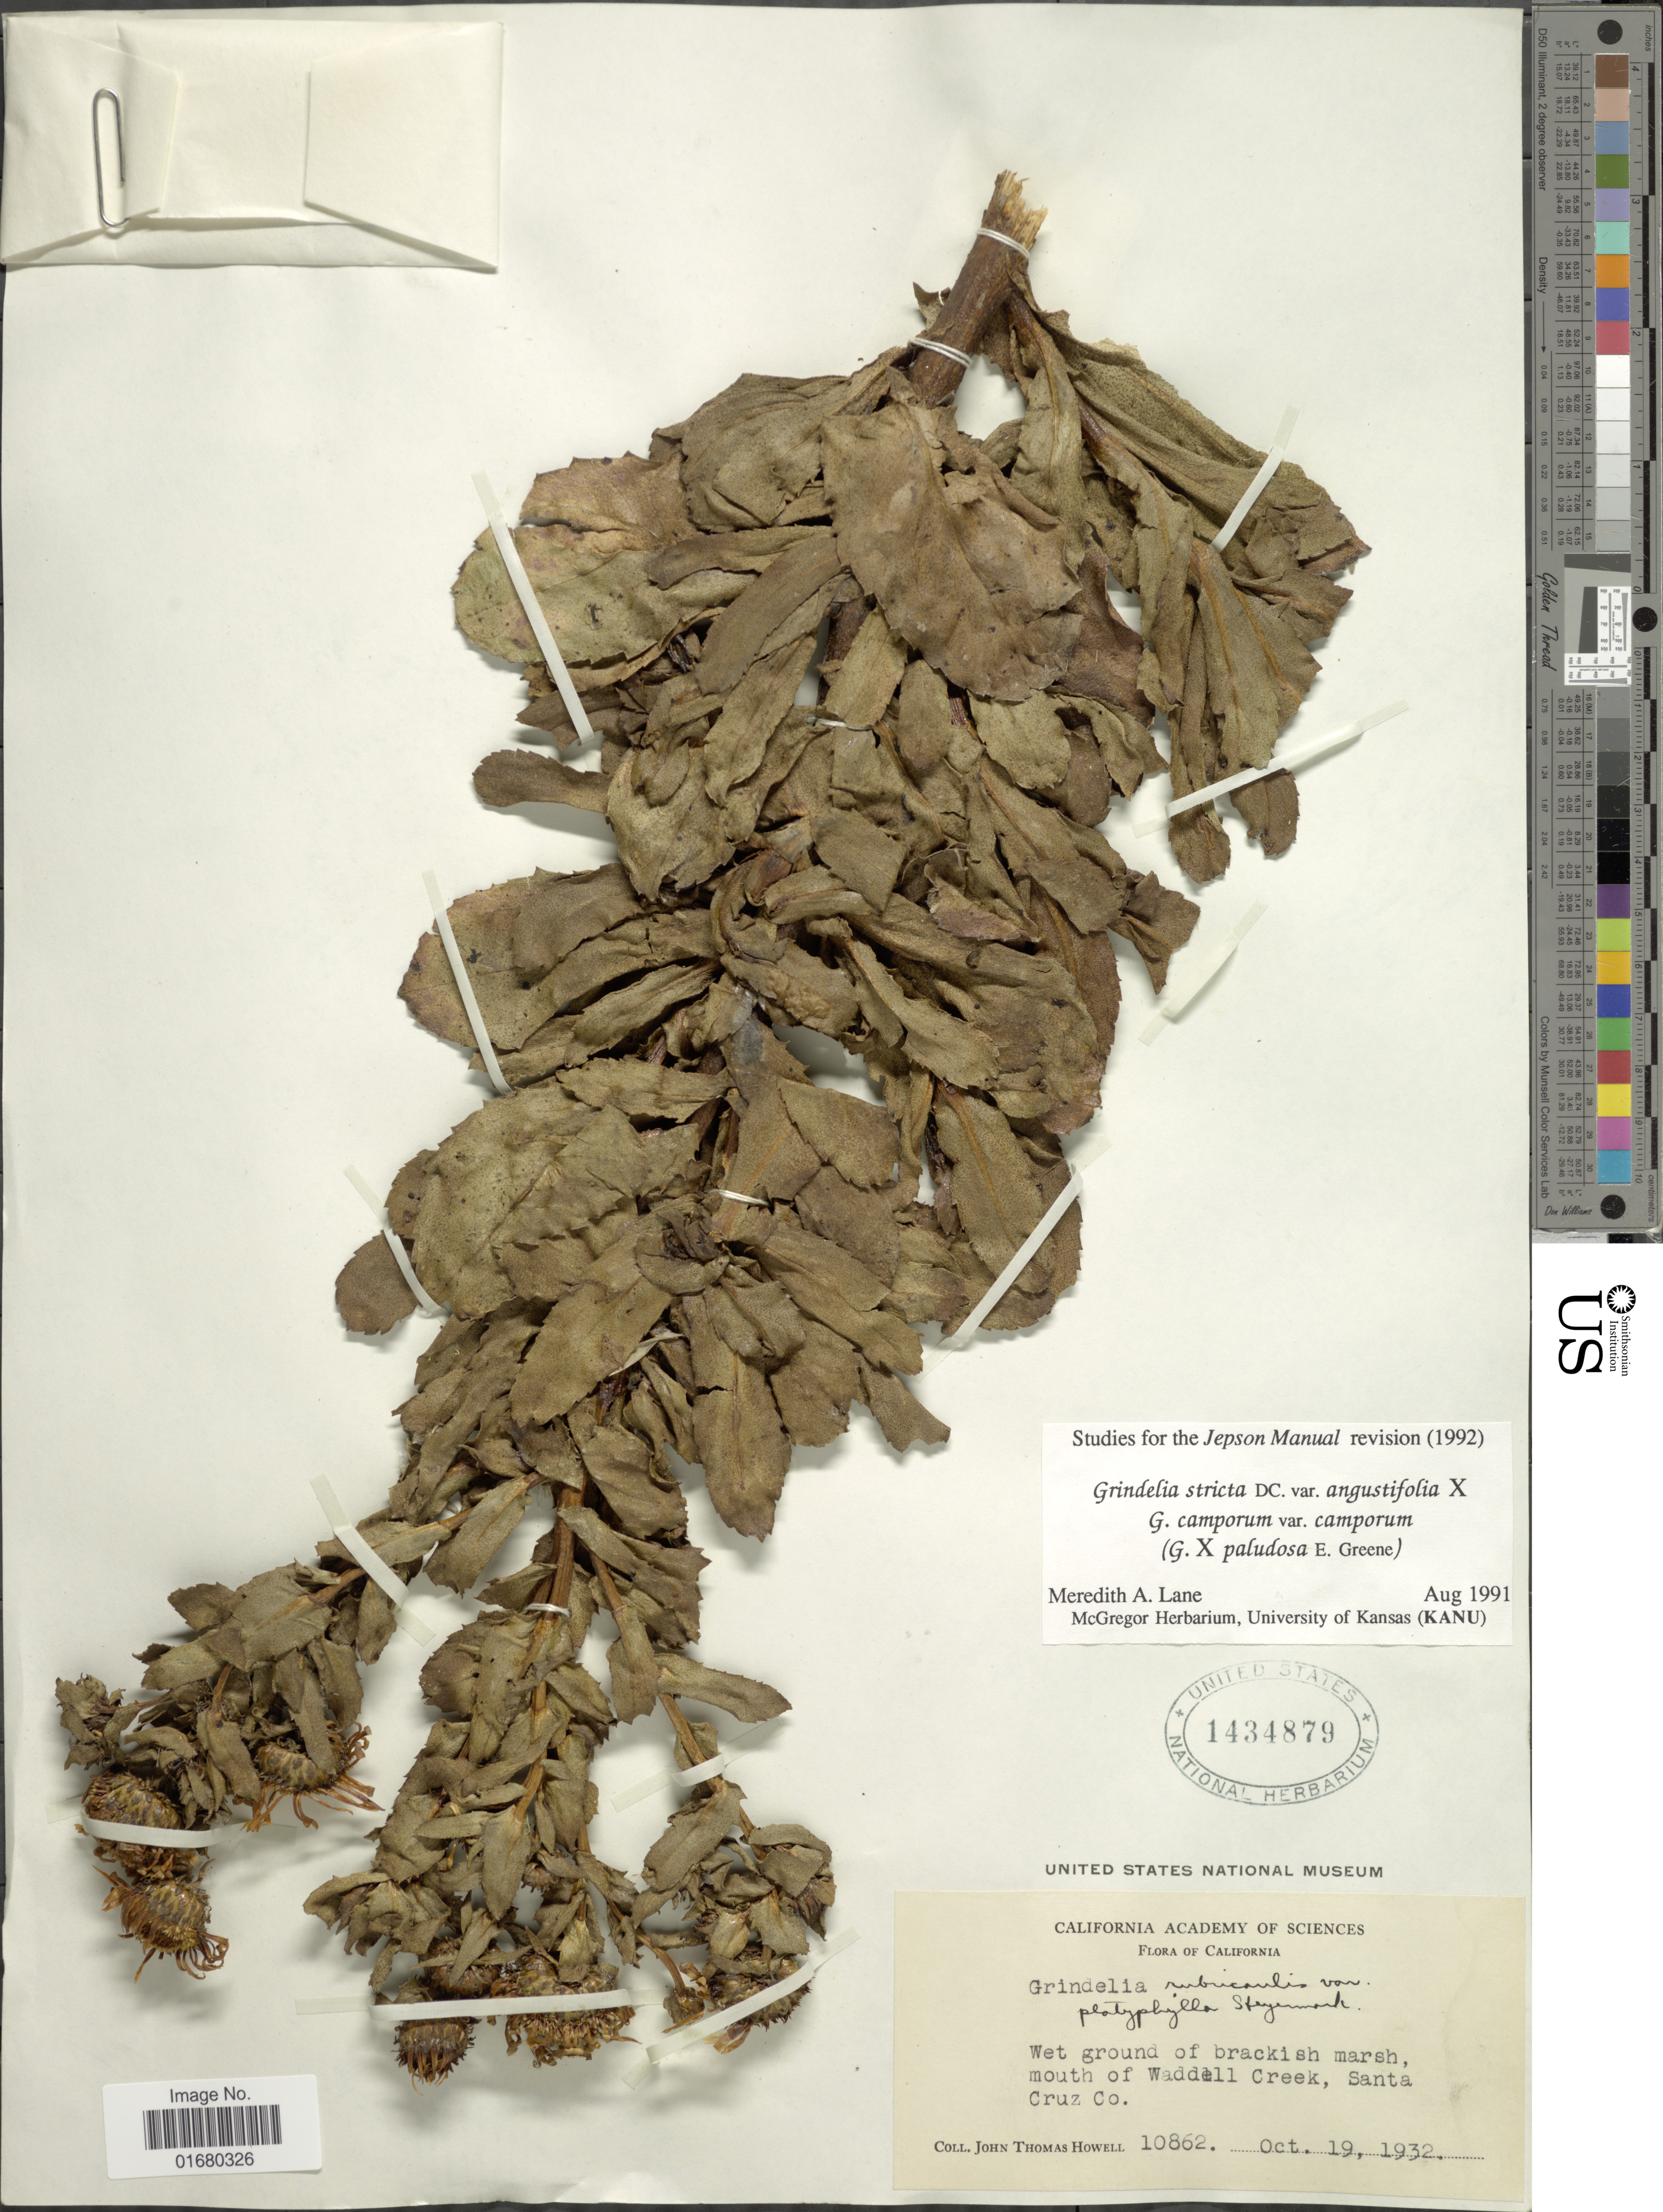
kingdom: Plantae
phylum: Tracheophyta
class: Magnoliopsida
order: Asterales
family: Asteraceae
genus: Grindelia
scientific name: Grindelia stricta var. angustifolia x G. camporum Greene var. camporum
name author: (A. Gray) M.A. Lane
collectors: J. T. Howell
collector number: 10862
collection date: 1932-10-19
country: United States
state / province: California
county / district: Santa Cruz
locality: Wet ground of brackish marsh, mouth of Waddell Creek, Santa Cruz Co.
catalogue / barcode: US 1434879